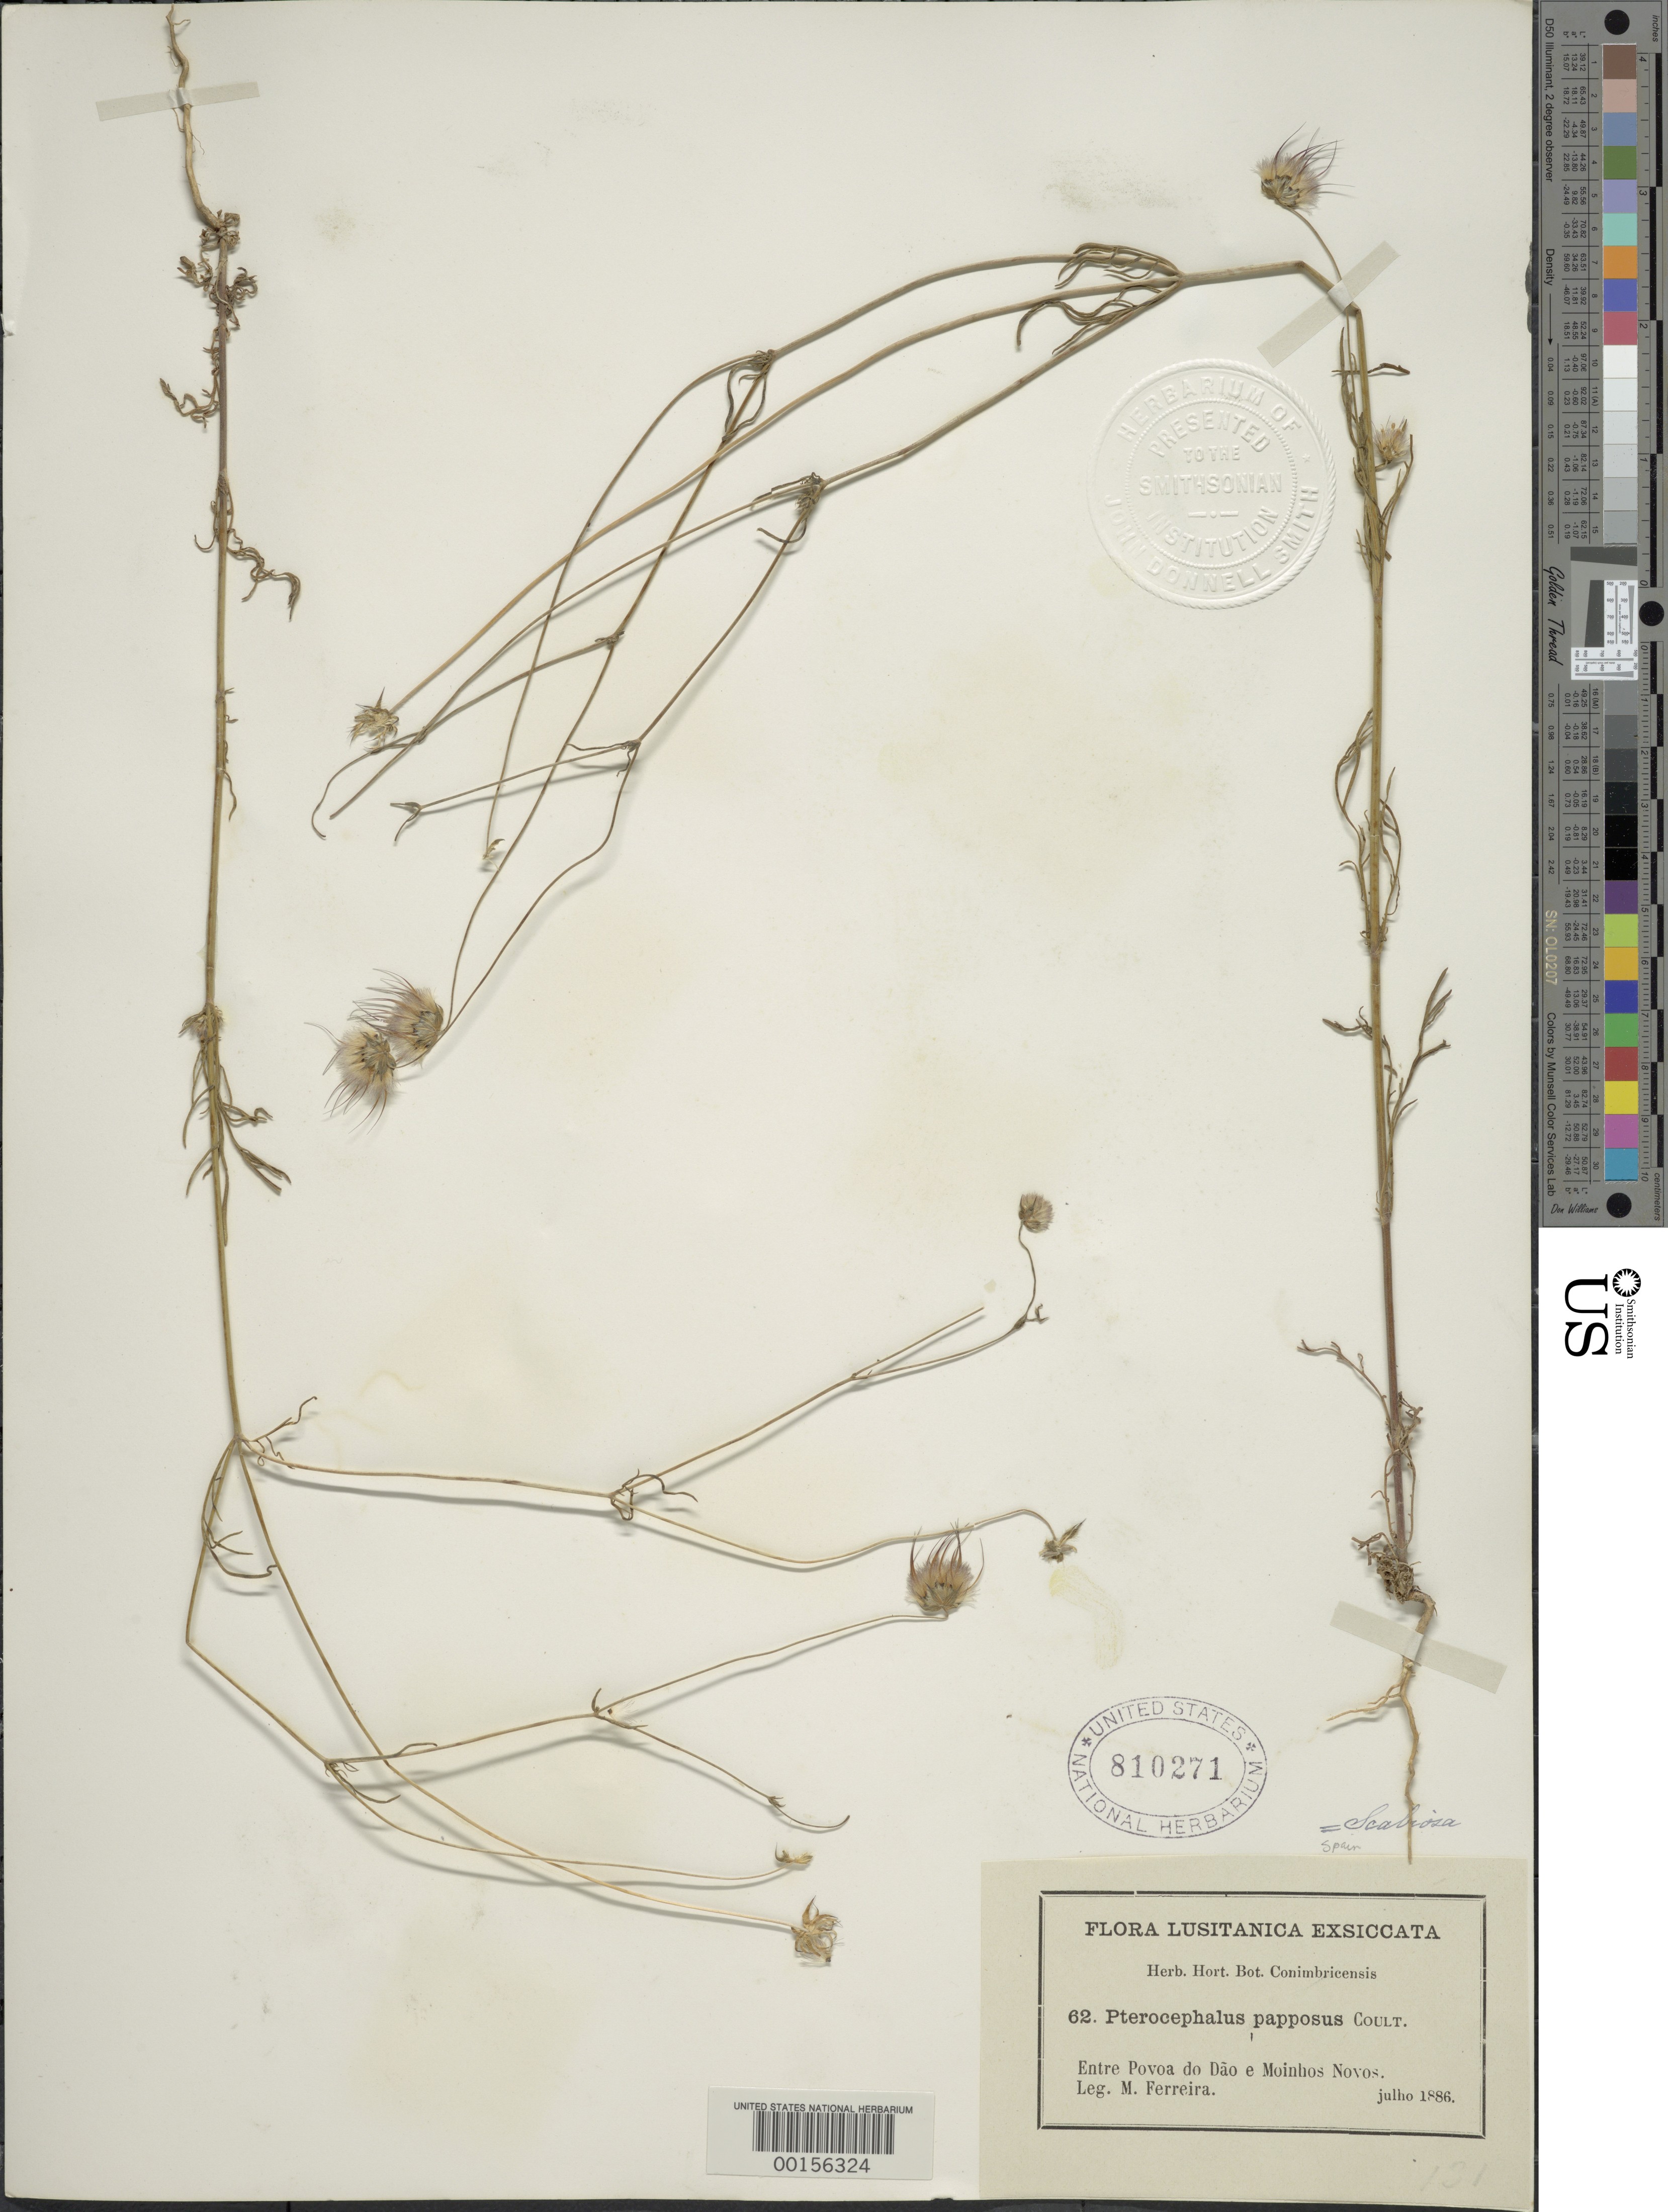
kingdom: Plantae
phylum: Tracheophyta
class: Magnoliopsida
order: Dipsacales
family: Caprifoliaceae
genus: Pterocephalus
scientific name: Pterocephalus diandrus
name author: Lag.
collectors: M. Ferreira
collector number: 62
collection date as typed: Jul 1886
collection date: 1886-07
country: Spain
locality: Lusitanica, between Povoa do Dao and Moinhos Novos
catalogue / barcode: US 810271